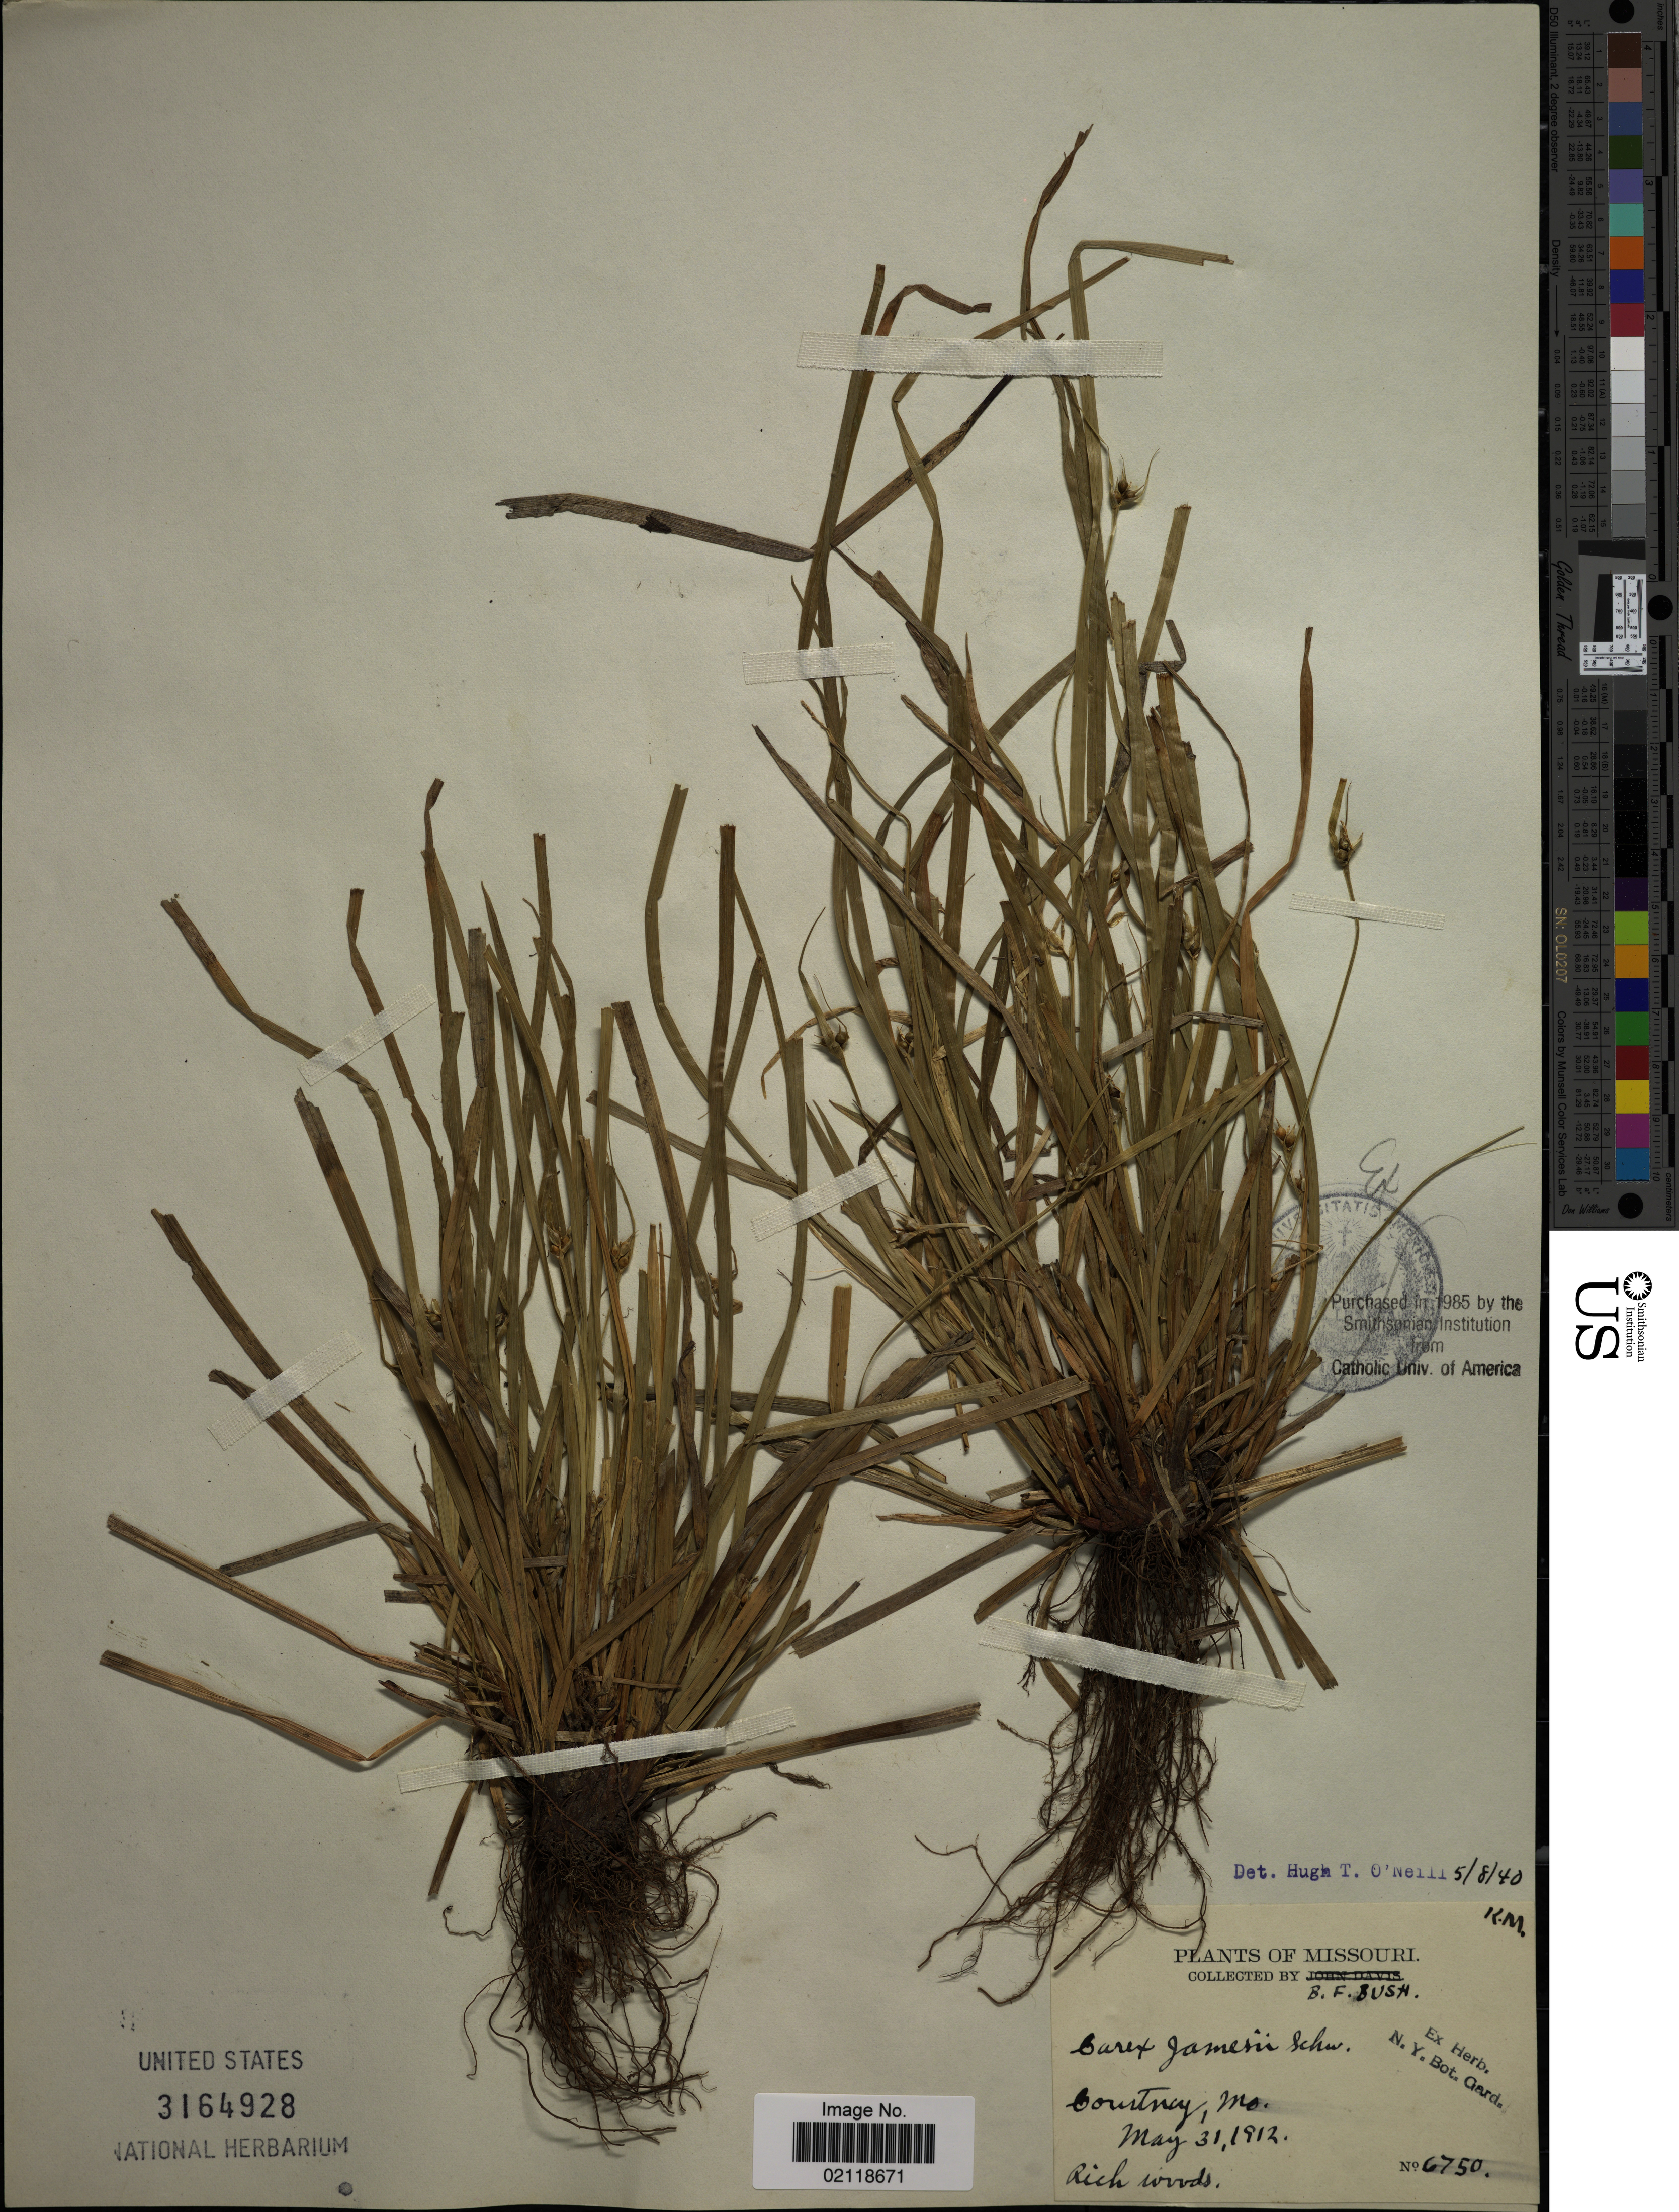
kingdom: Plantae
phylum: Tracheophyta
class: Liliopsida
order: Poales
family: Cyperaceae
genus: Carex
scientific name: Carex jamesii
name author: Schwein.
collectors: B. F. Bush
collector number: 6750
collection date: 1912-05-31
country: United States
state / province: Missouri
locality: Courtney, rich woods.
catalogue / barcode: US 3164928